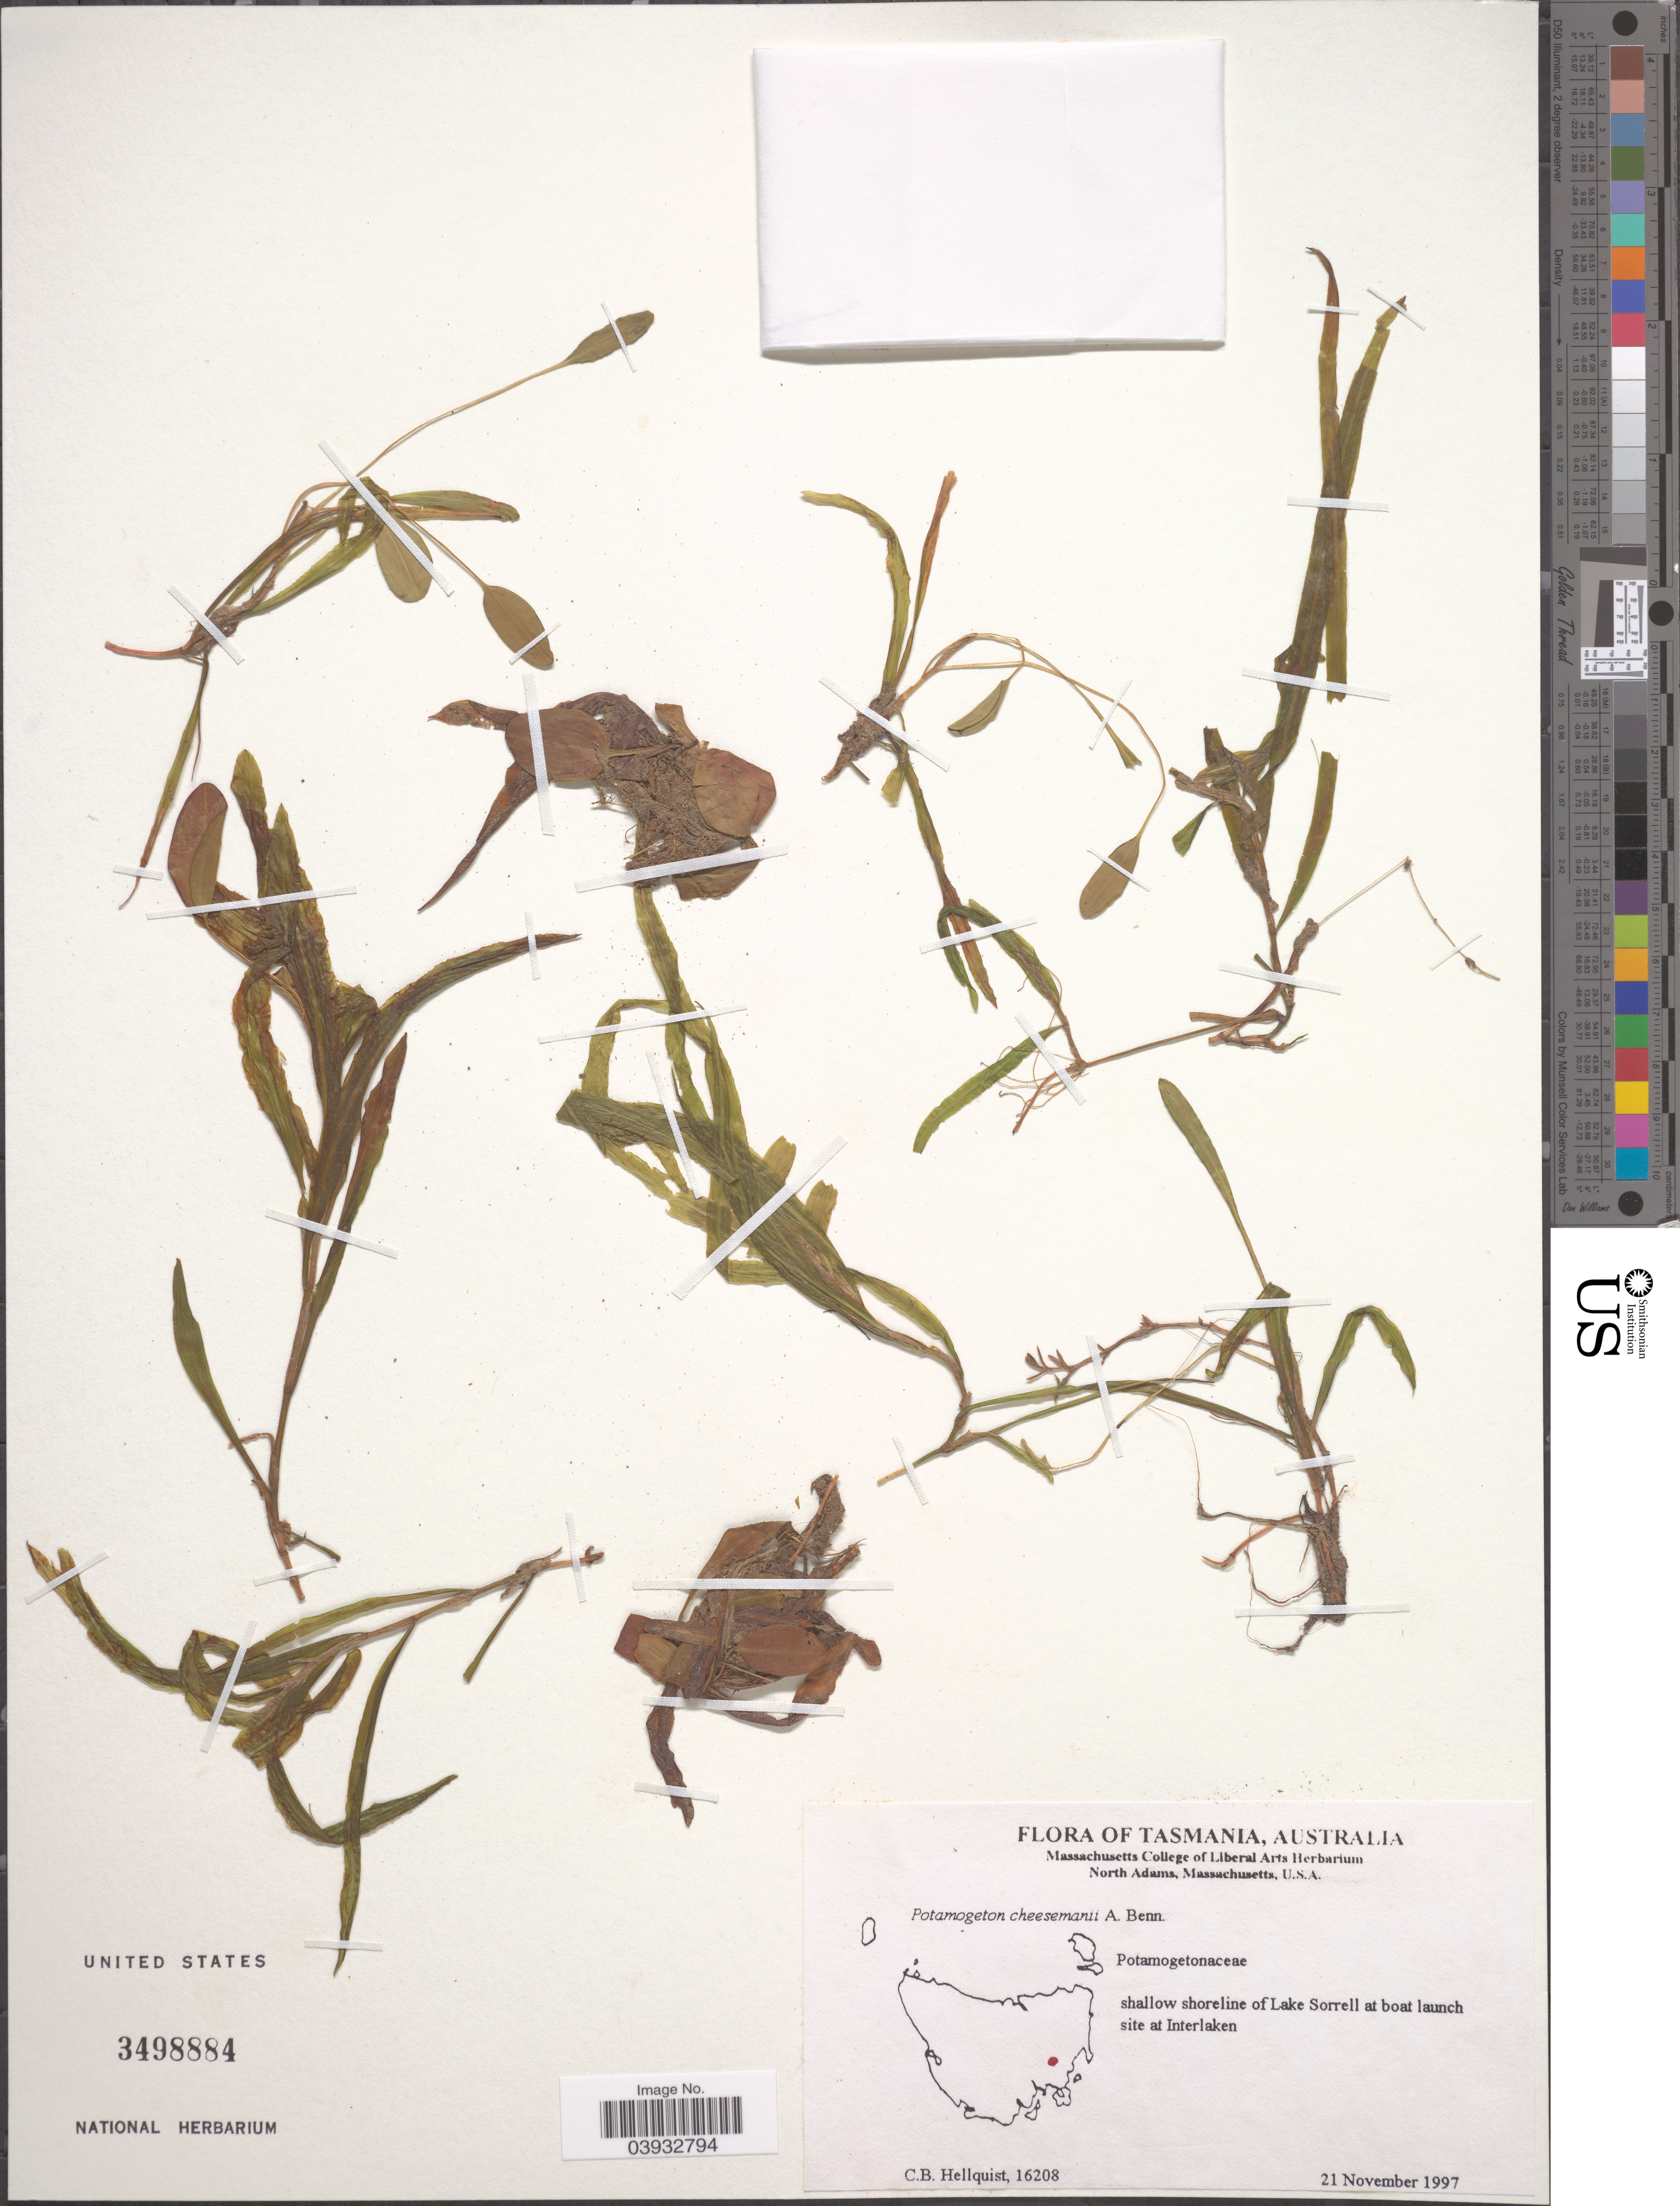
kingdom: Plantae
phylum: Tracheophyta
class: Liliopsida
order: Alismatales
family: Potamogetonaceae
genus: Potamogeton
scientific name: Potamogeton cheesemanii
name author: A. Benn.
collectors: C. Hellquist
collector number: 16208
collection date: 1997-11-21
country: Australia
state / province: Tasmania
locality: Shallow shoreline of Lake Sorrell at boat launch site at Interlaken.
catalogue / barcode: US 3498884